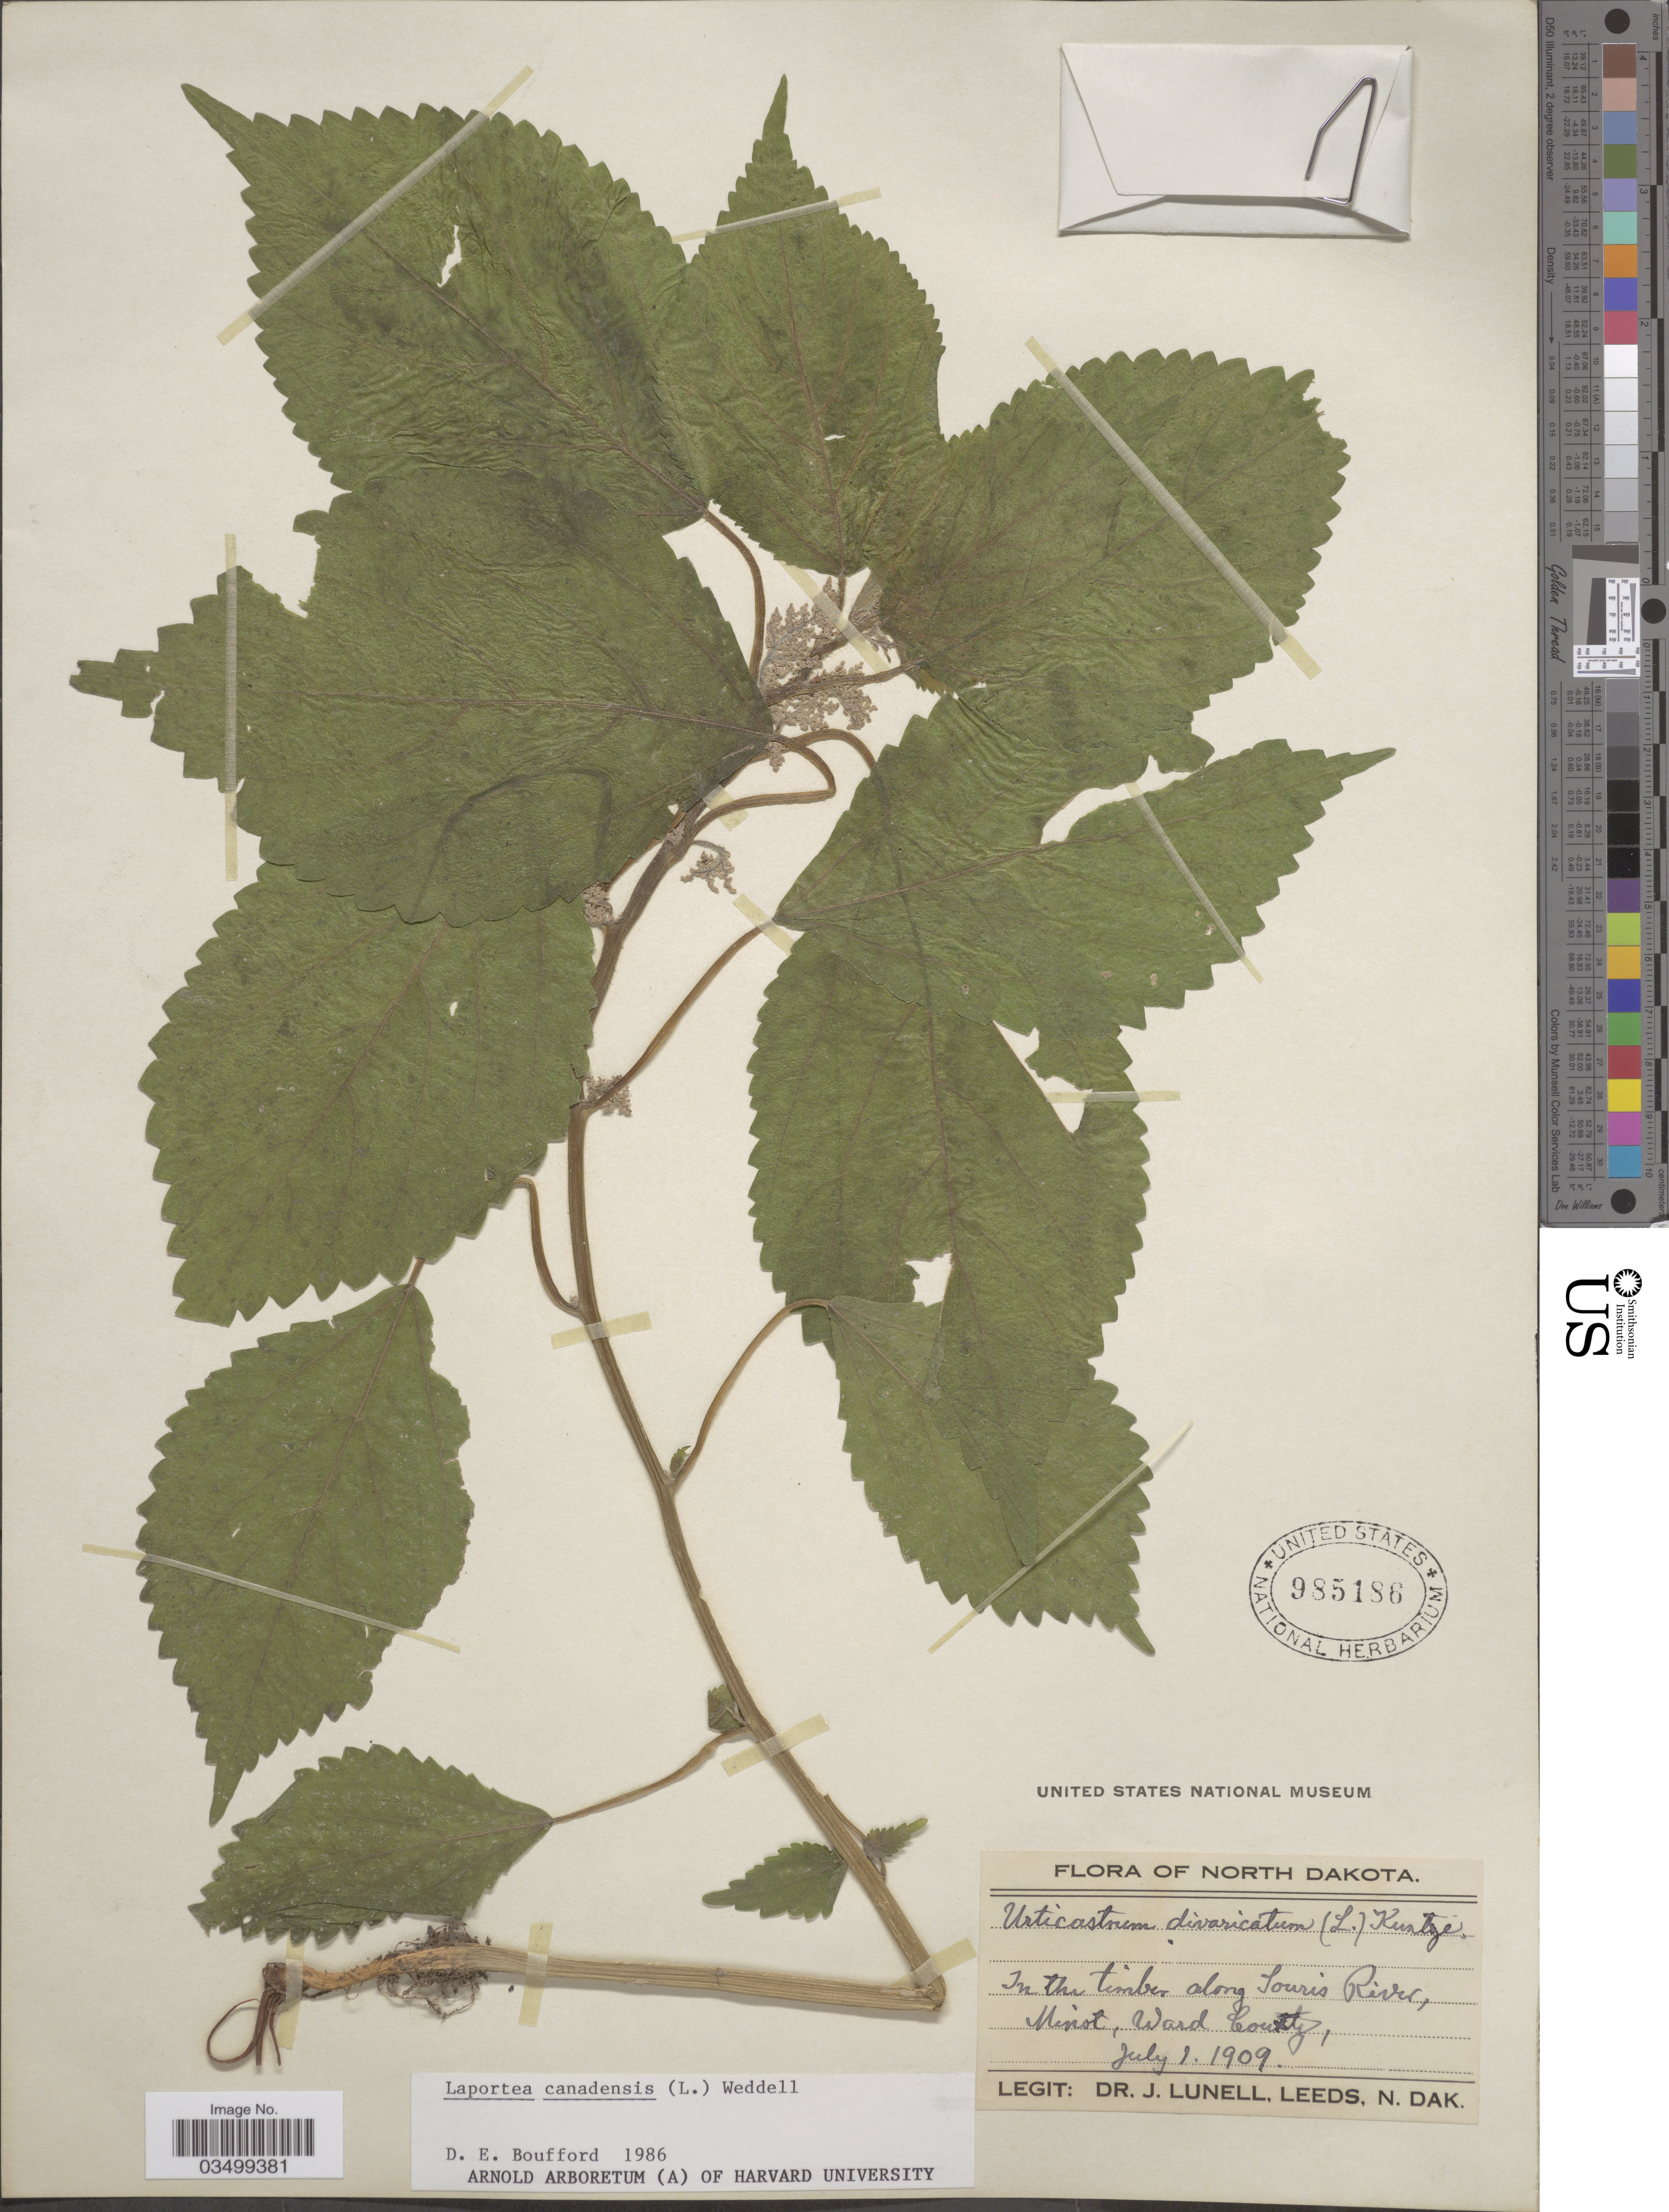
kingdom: Plantae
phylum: Tracheophyta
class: Magnoliopsida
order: Rosales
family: Urticaceae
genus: Laportea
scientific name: Laportea canadensis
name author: (L.) Wedd.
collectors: J. Lunell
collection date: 1909-07-01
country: United States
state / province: North Dakota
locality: Along Souris River, Minot, Ward county.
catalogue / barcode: US 985186